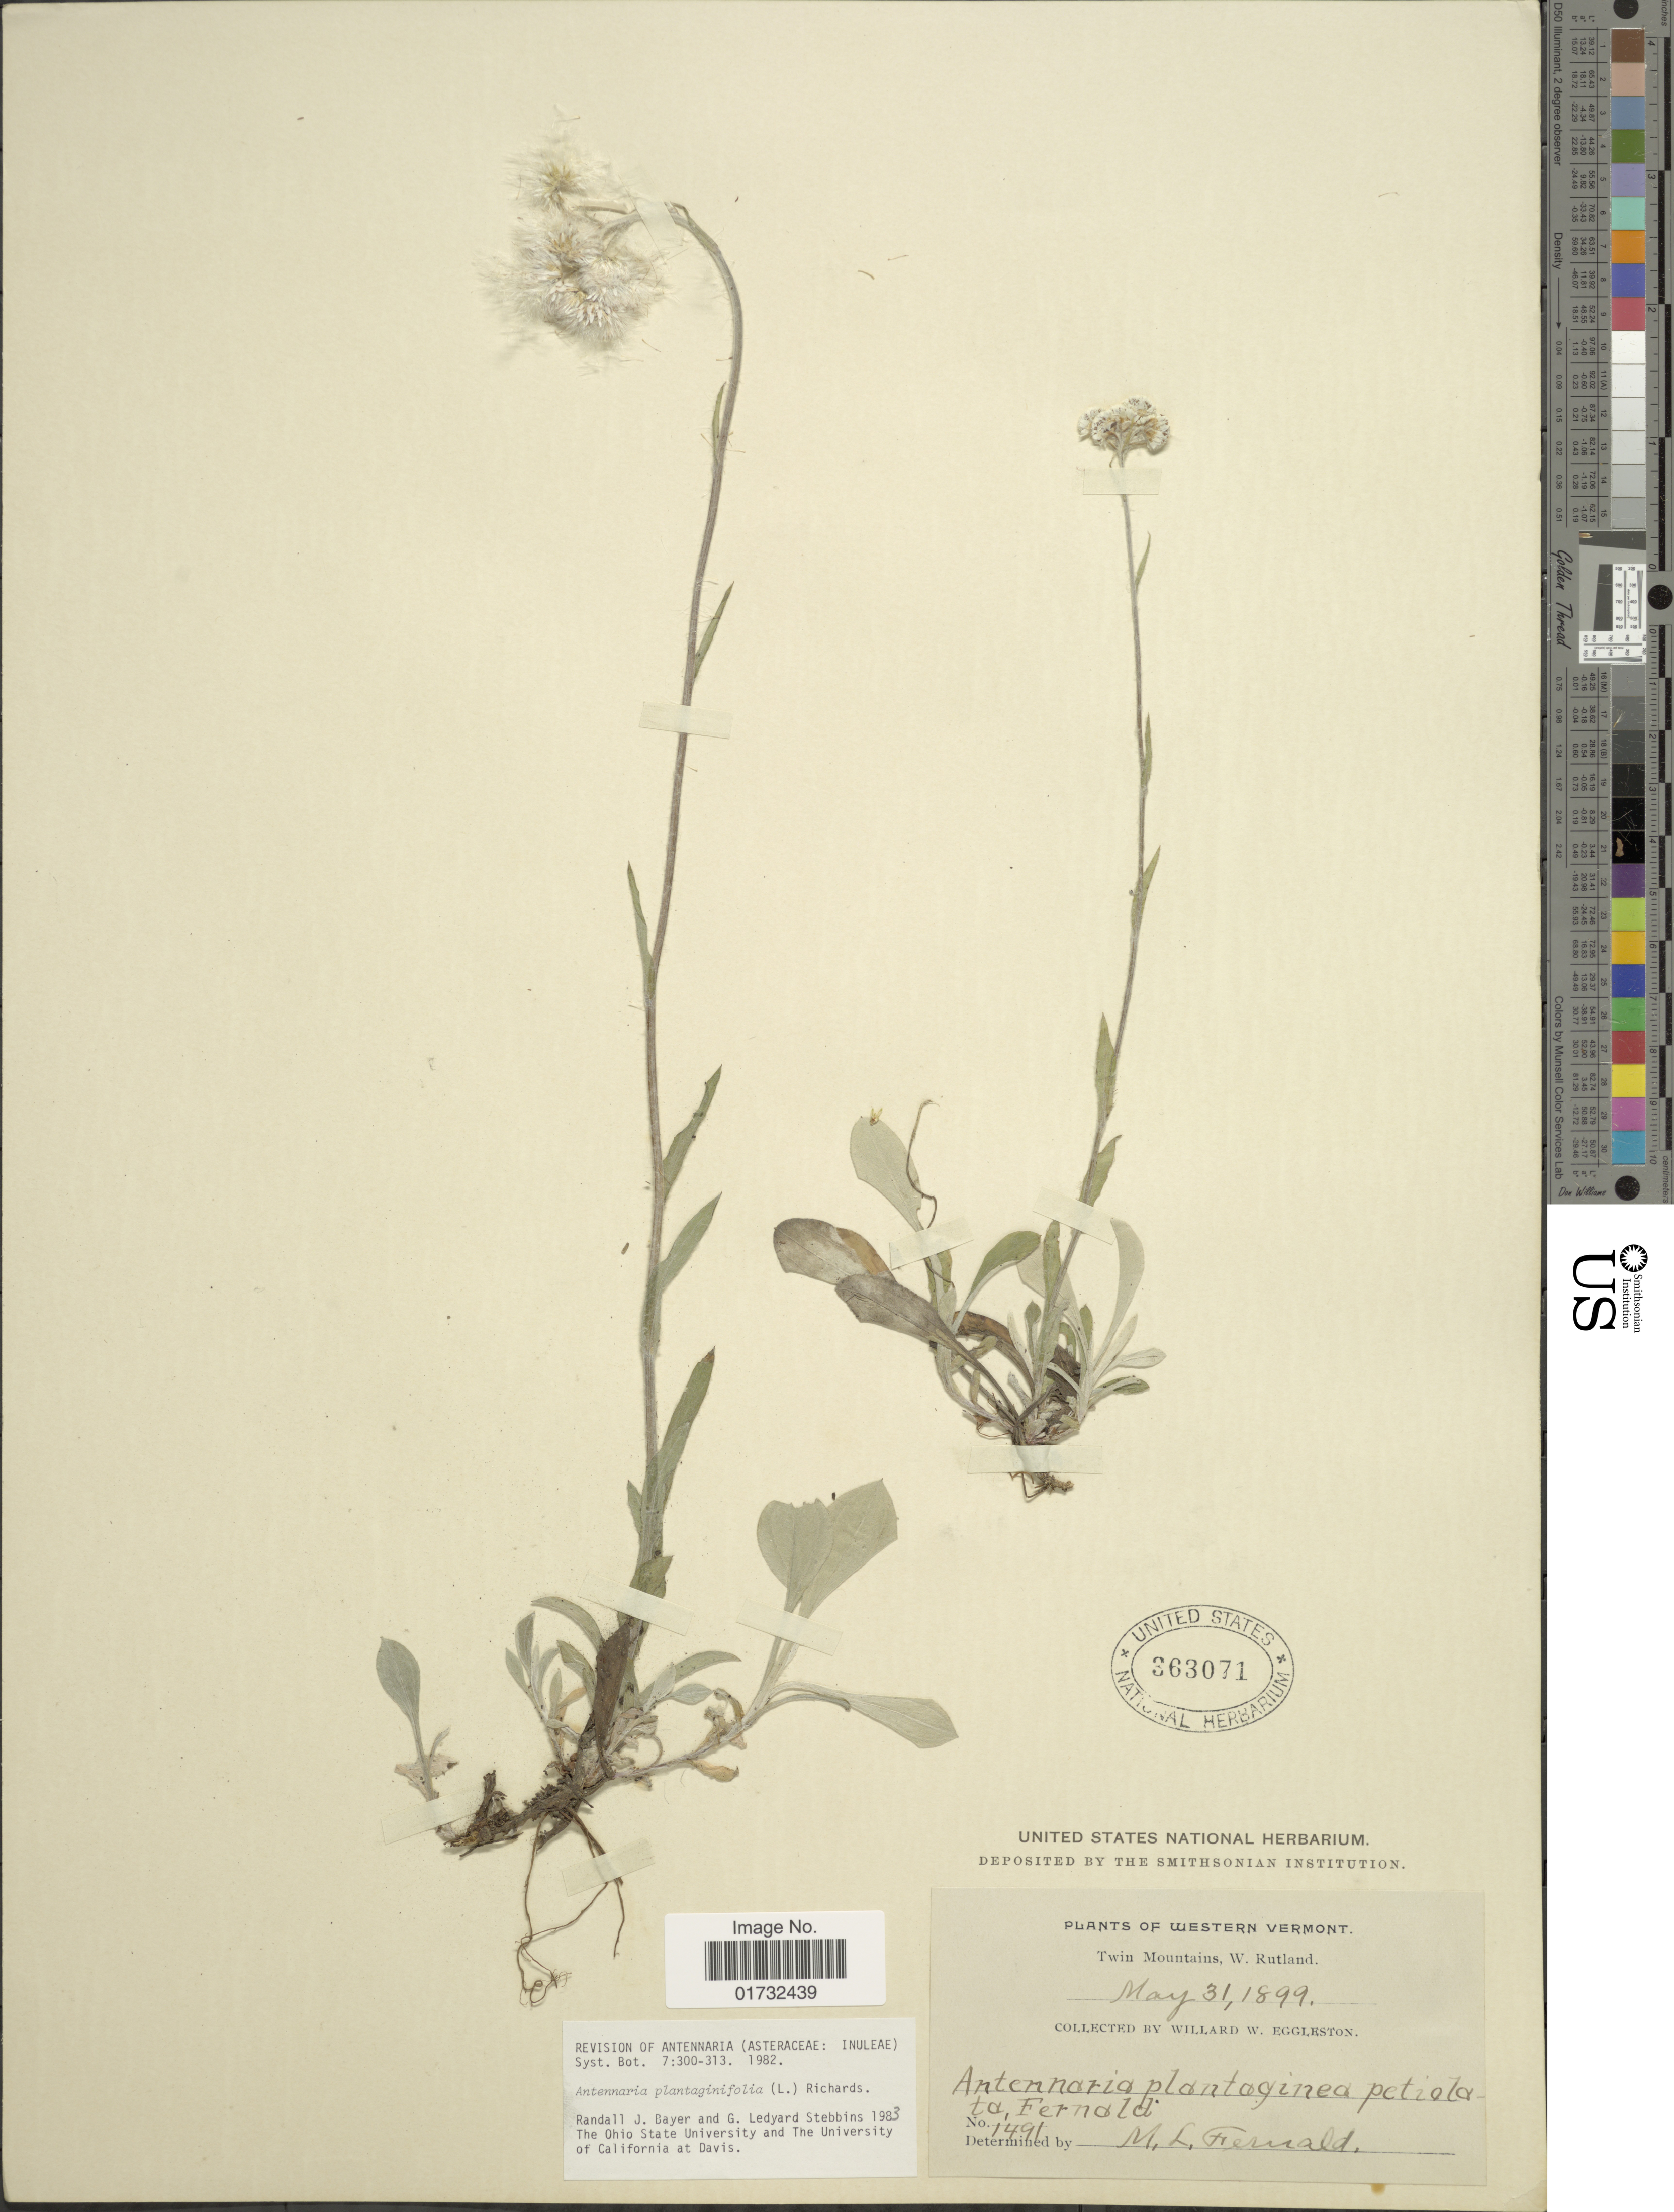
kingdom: Plantae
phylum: Tracheophyta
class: Magnoliopsida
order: Asterales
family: Asteraceae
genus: Antennaria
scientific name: Antennaria plantaginifolia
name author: (L.) Richardson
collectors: W. W. Eggleston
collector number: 1491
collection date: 1899-05-31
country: United States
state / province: Vermont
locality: Western Vermont. Twin Mountains, W. Rutland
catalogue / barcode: US 363071